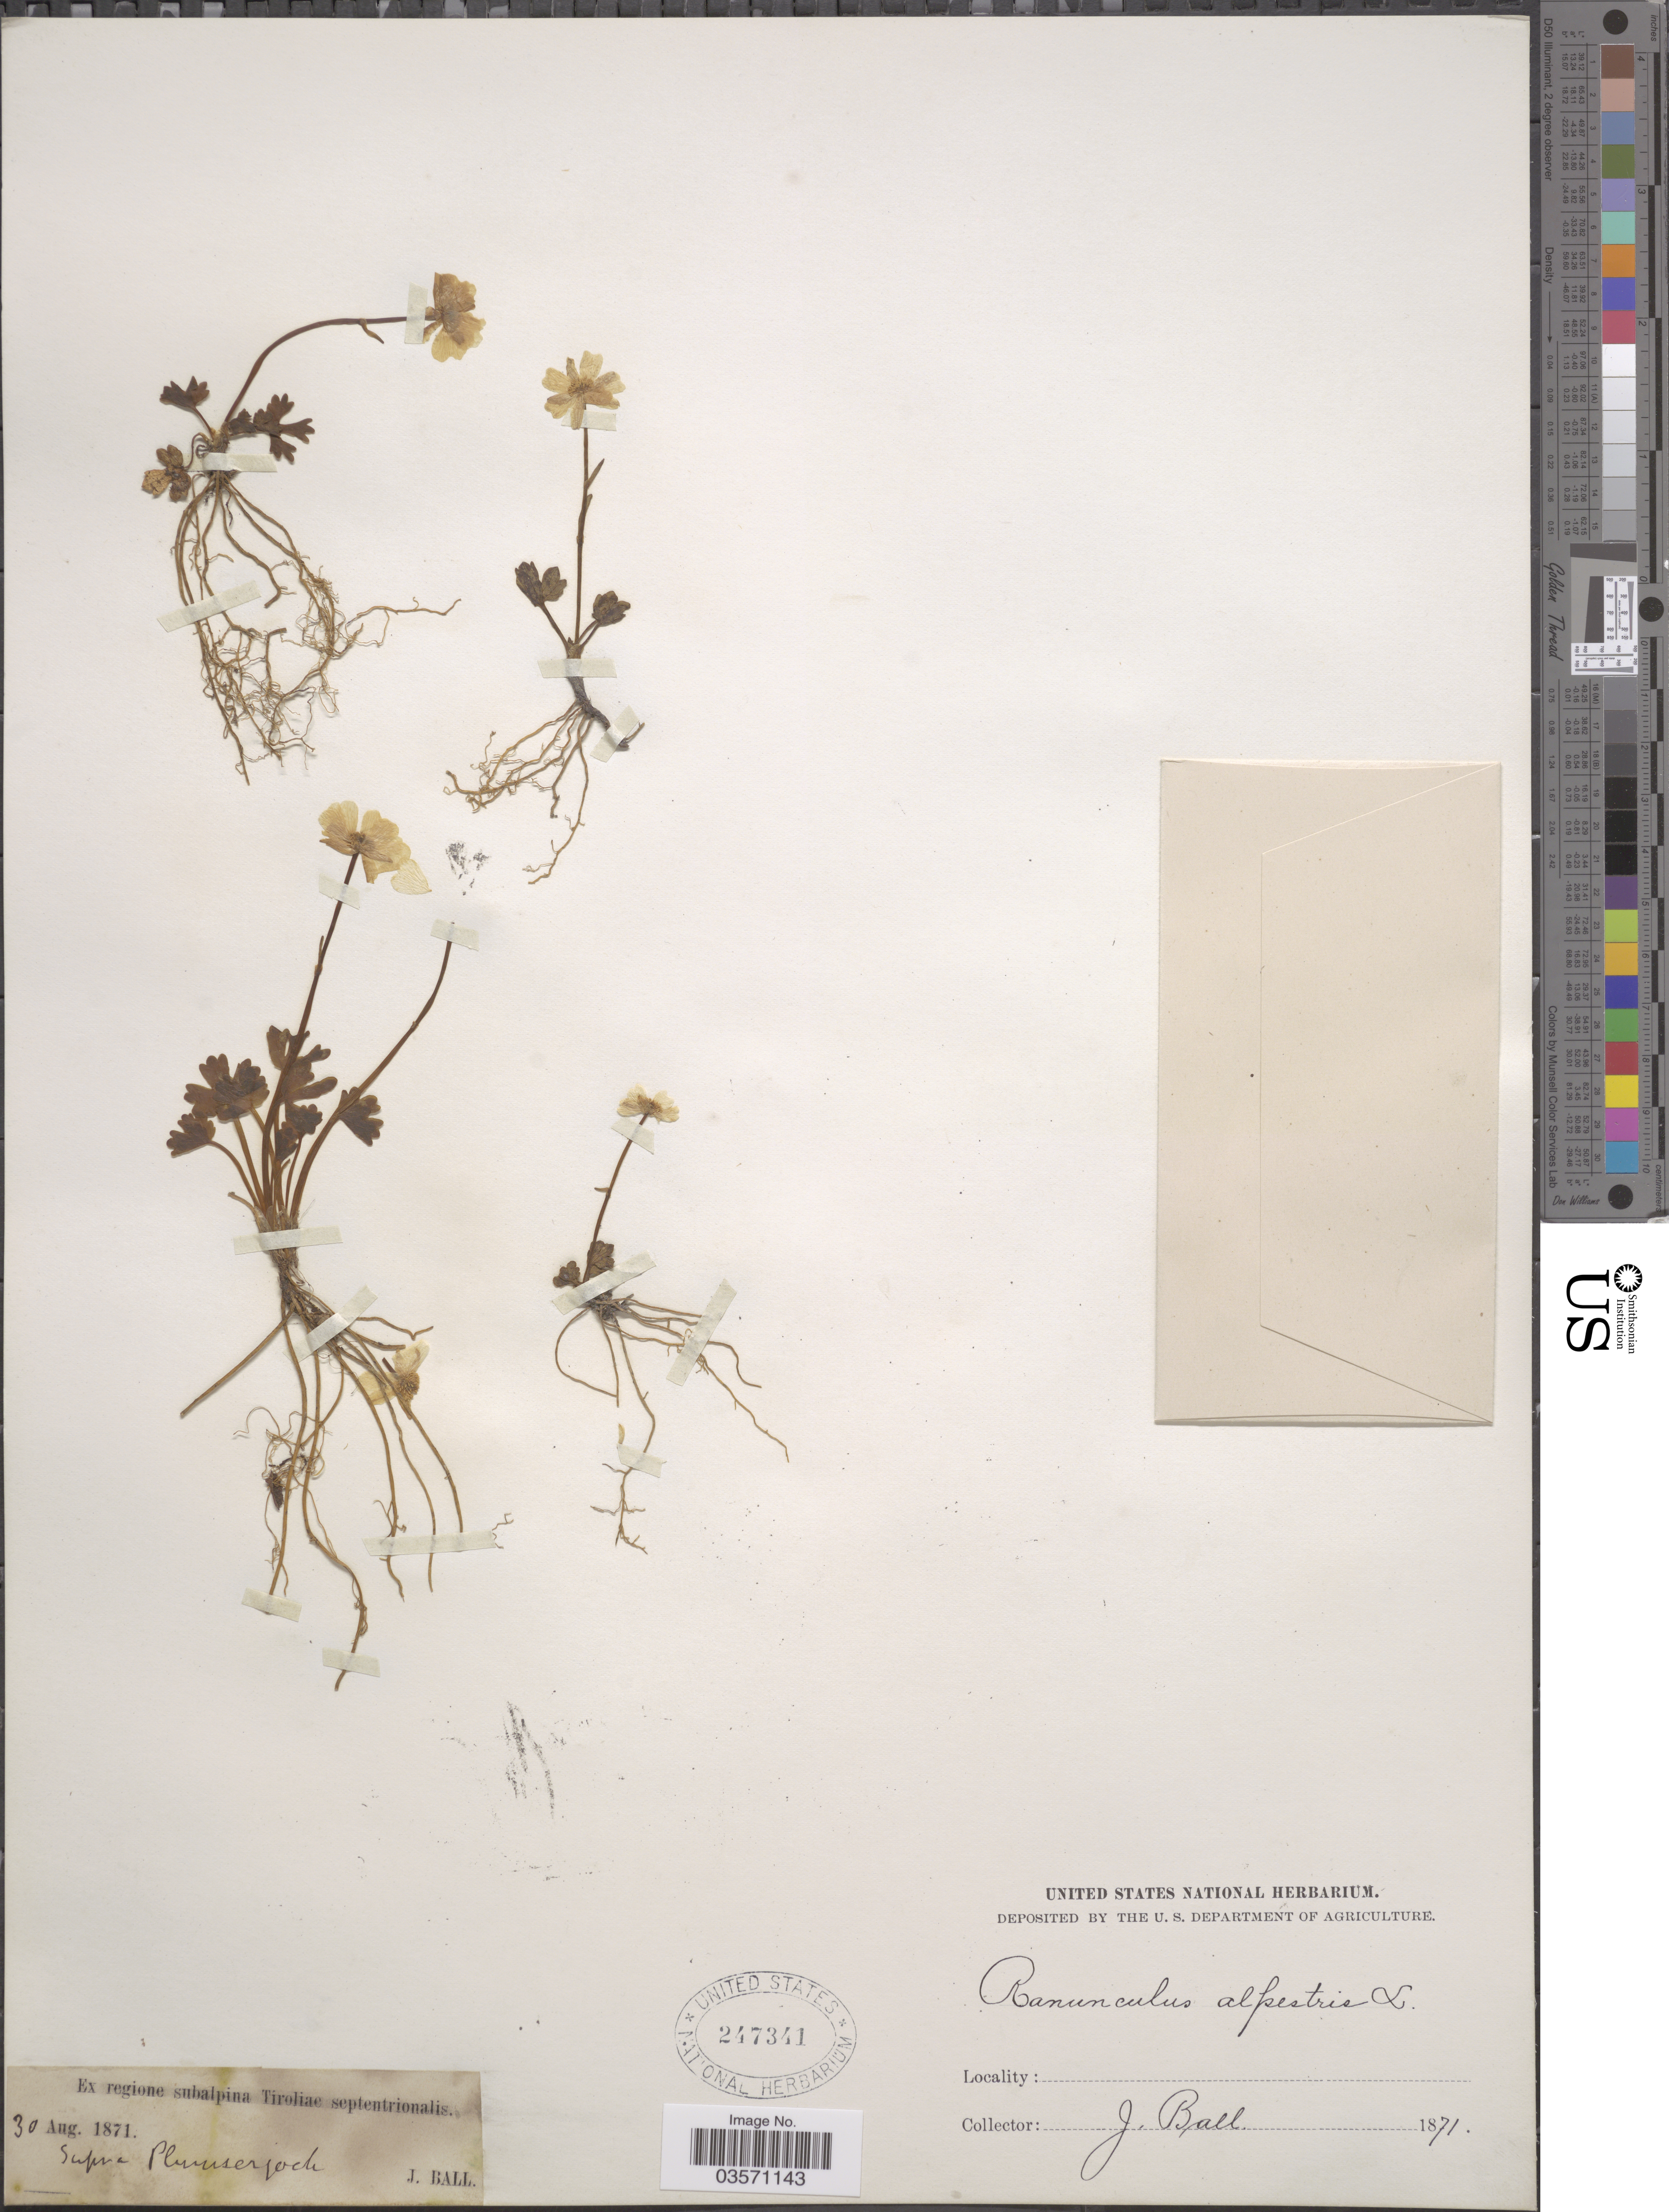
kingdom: Plantae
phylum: Tracheophyta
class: Magnoliopsida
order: Ranunculales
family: Ranunculaceae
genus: Ranunculus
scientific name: Ranunculus alpestris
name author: L.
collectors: J. Ball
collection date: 1871-08-30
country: Austria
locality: Ex regione subalpina Tiroliæ septentrionalis. Supra Plumserjoch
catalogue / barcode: US 247341